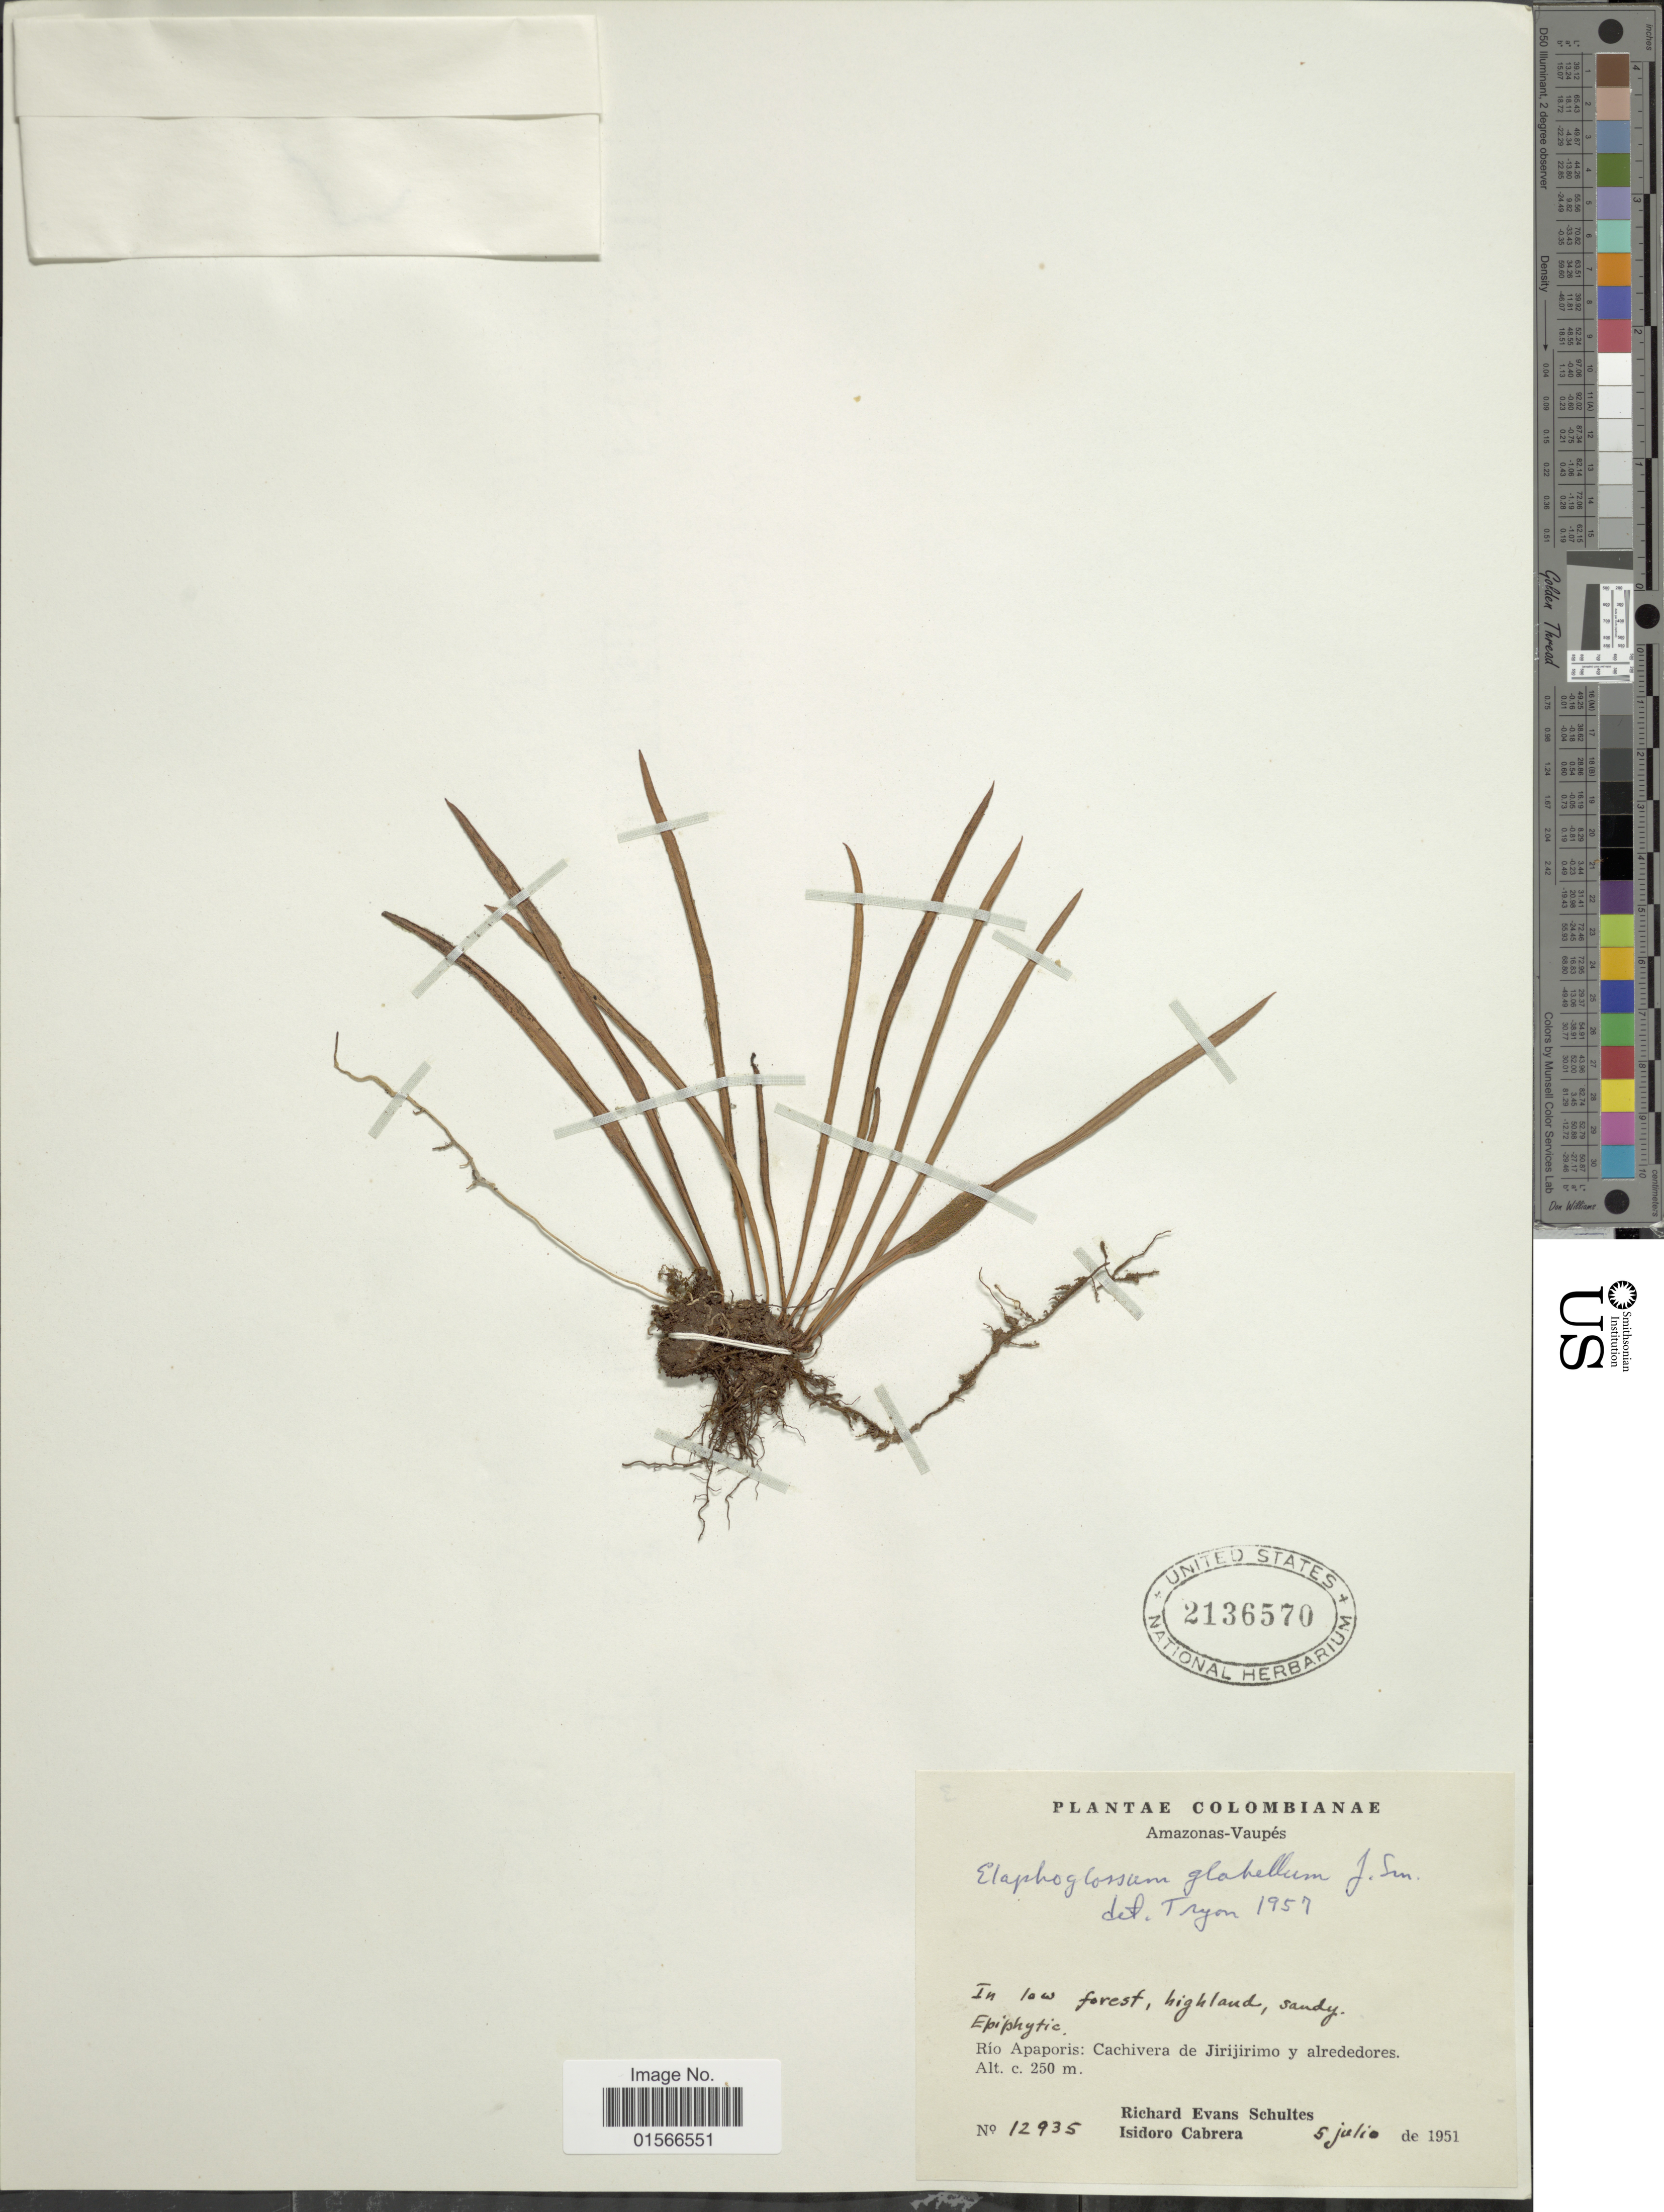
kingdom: Plantae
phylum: Tracheophyta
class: Polypodiopsida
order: Polypodiales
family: Dryopteridaceae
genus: Elaphoglossum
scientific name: Elaphoglossum glabellum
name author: J. Sm.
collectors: R. E. Schultes & I. Cabrera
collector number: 12935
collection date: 1951-07-05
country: Colombia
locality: Amazonas - Vaupes, Río Apaporis: Cachivera de Jirijirimo y alrededores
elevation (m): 250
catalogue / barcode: US 2136570